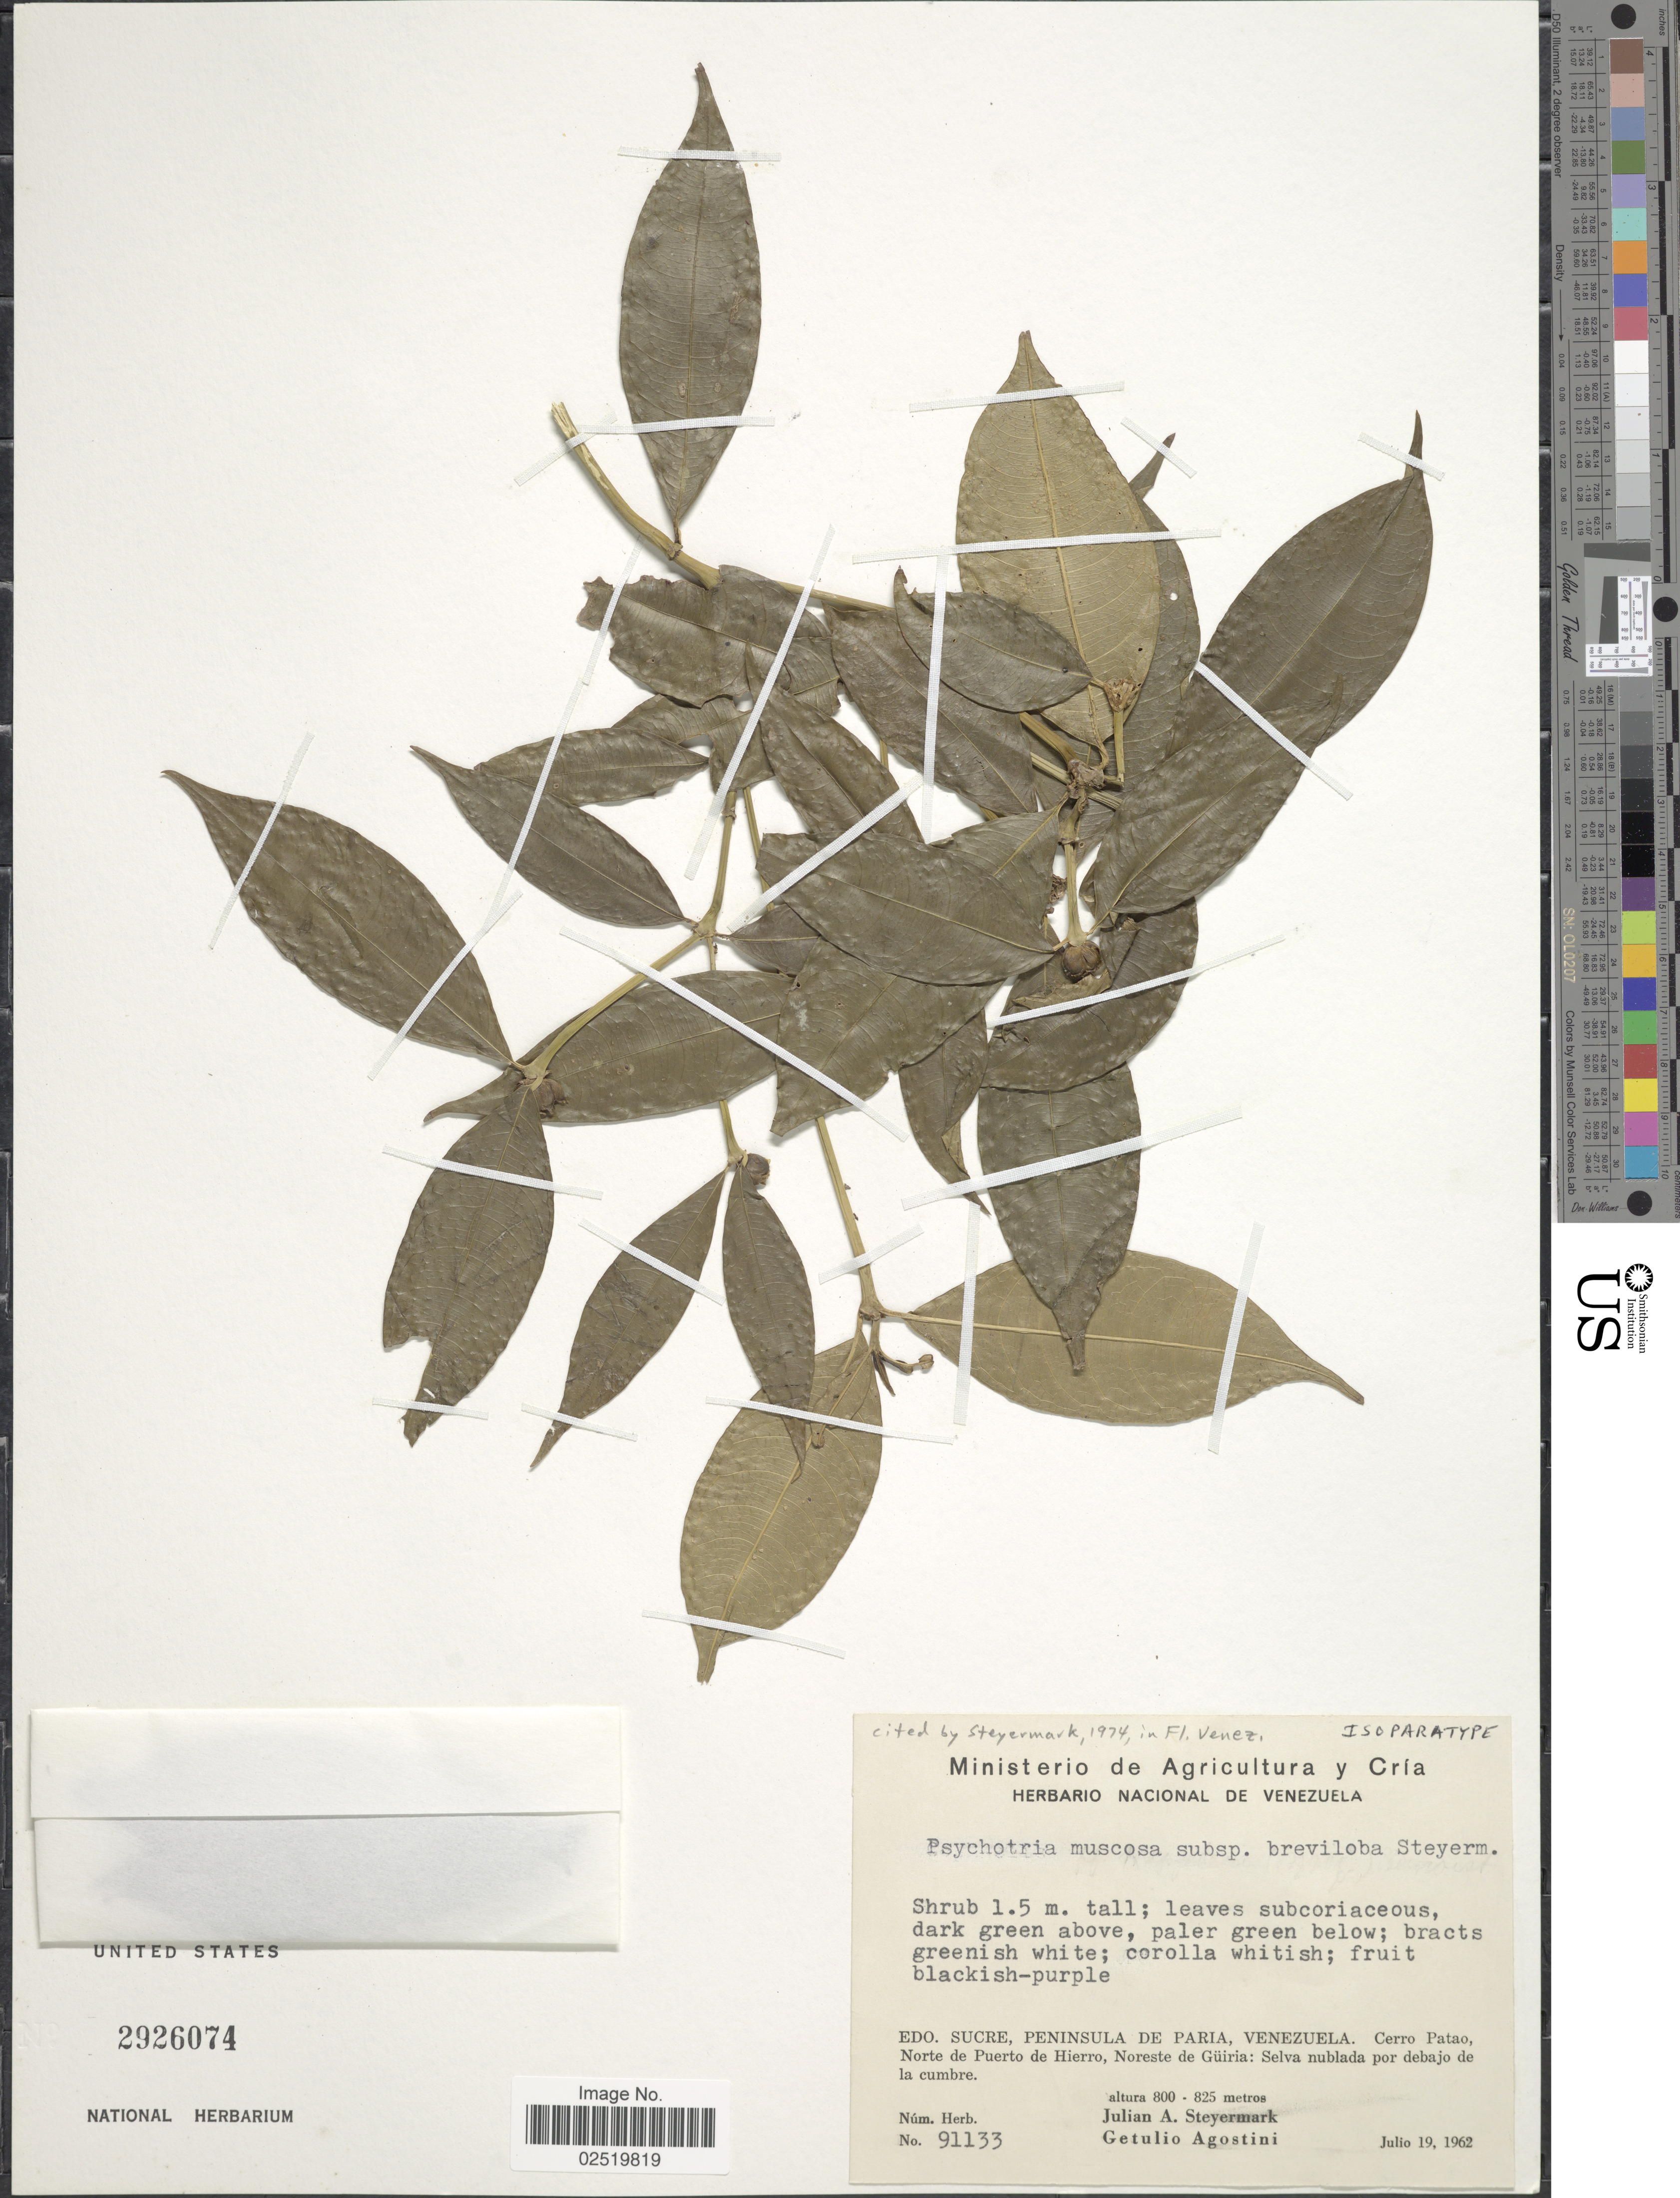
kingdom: Plantae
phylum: Tracheophyta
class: Magnoliopsida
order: Gentianales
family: Rubiaceae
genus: Psychotria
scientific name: Psychotria muscosa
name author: (Jacq.) Steyerm.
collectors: J. Steyermark & G. Agostini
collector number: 91133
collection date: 1962-07-19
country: Colombia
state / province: Sucre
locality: Peninsula de Paria. Cerro Patao, Norte de Puerto de Hierro, Noreste de Guiria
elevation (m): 800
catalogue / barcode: US 2926074